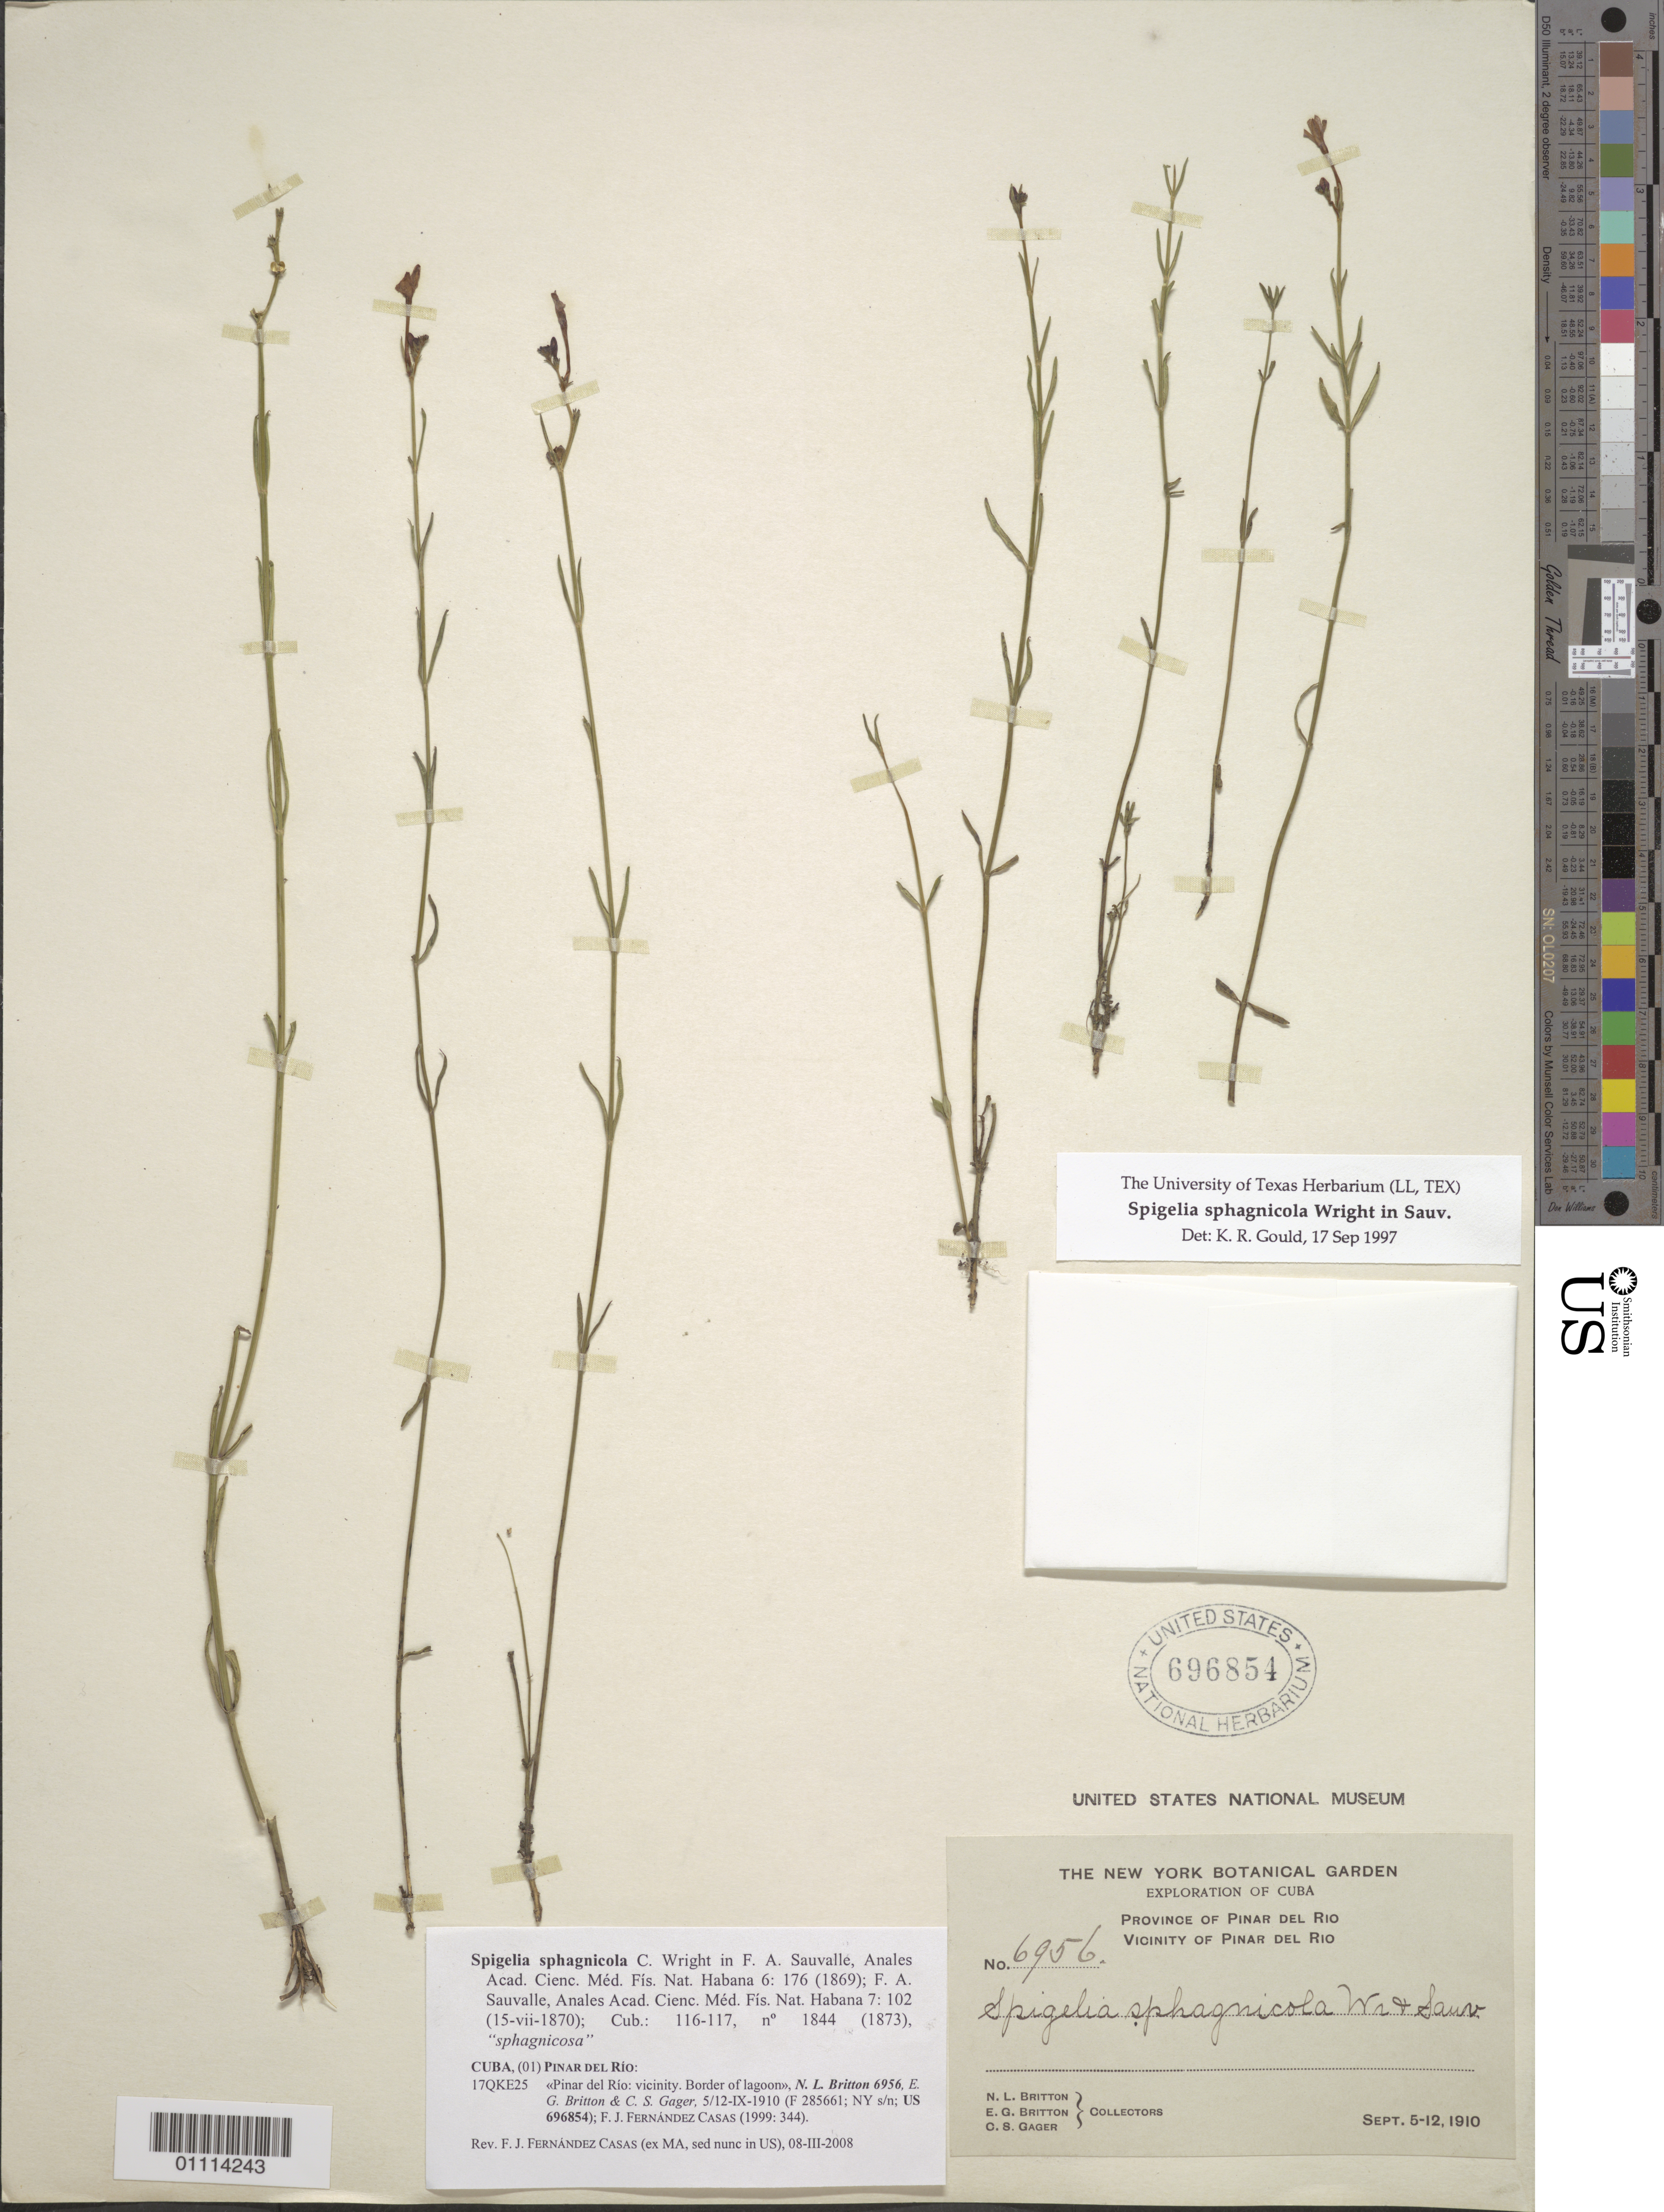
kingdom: Plantae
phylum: Tracheophyta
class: Magnoliopsida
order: Gentianales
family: Loganiaceae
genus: Spigelia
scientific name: Spigelia sphagnicola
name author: C. Wright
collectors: N. Britton, E. G. Britton & C. Gager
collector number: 6956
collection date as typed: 05 Sep 1910 to 12 Sep 1910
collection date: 1910-09-05/1910-09-12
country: Cuba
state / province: Pinar del Rio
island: Cuba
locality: Vicinity of Pinar del Rio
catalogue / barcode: US 696854